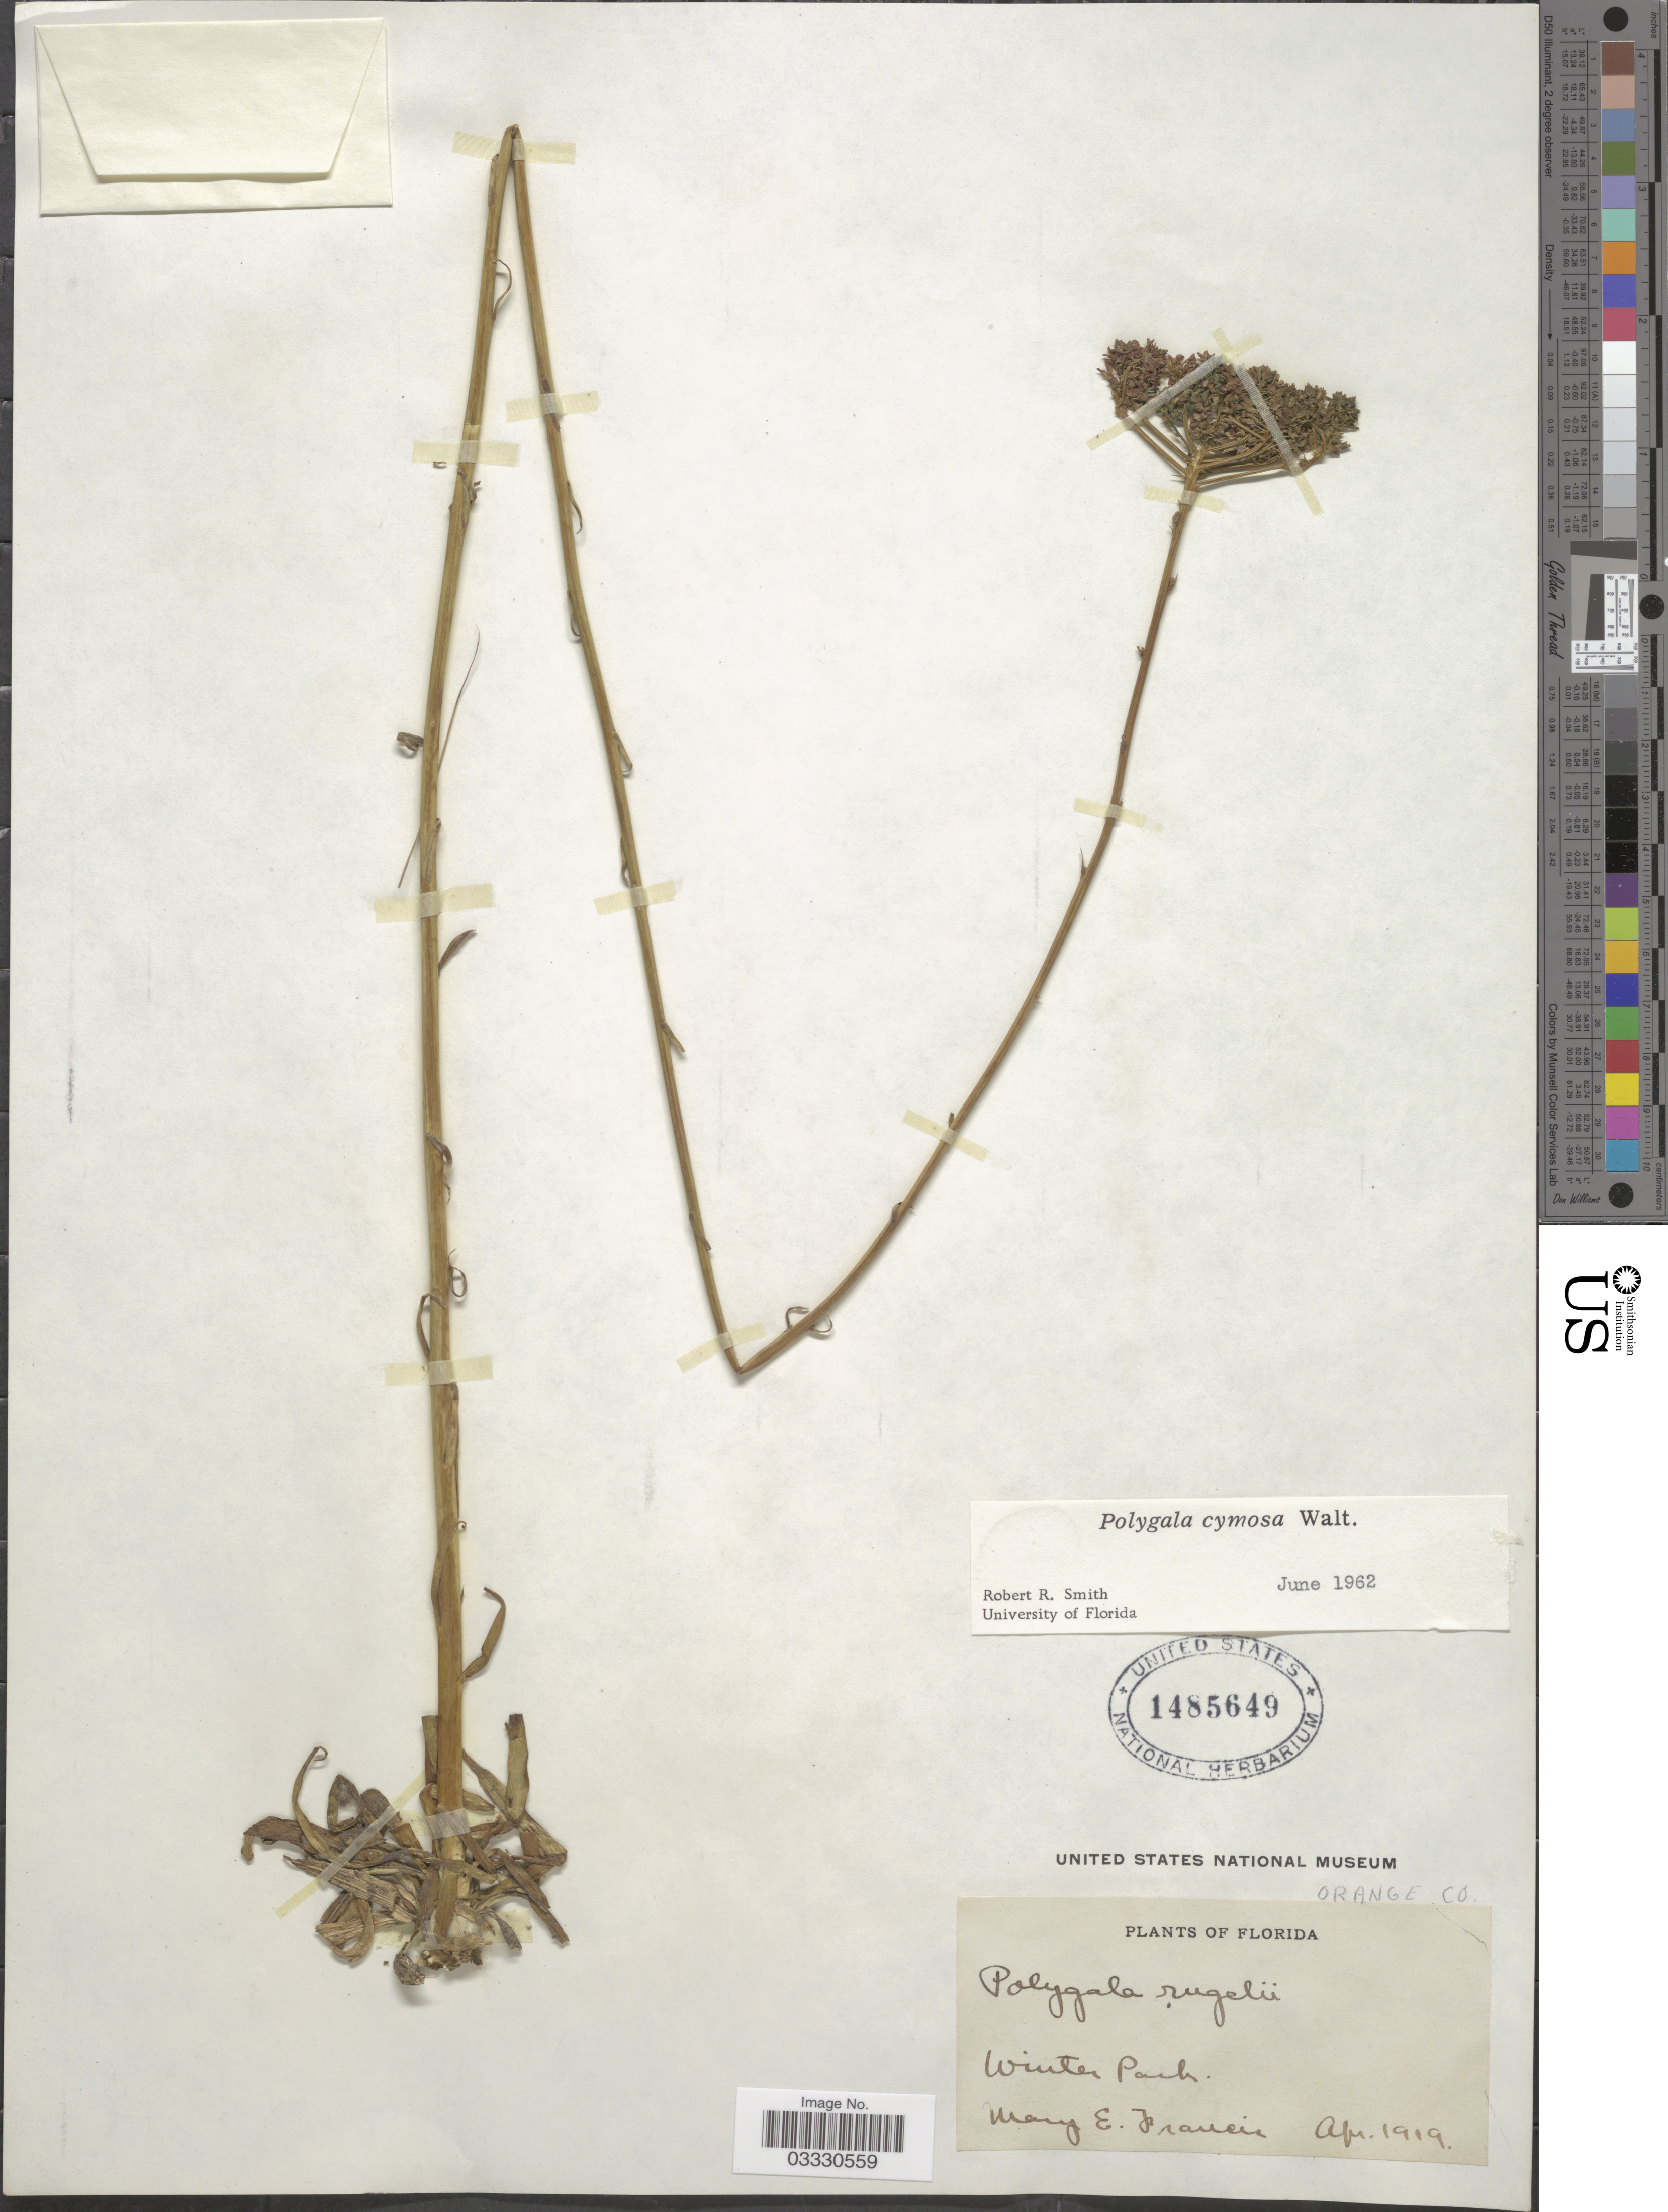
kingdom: Plantae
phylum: Tracheophyta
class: Magnoliopsida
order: Fabales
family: Polygalaceae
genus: Polygala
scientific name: Polygala cymosa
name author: Walter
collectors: M. E. Francis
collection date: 1919-04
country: United States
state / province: Florida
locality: Orange Co. Winter Park.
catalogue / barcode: US 1485649